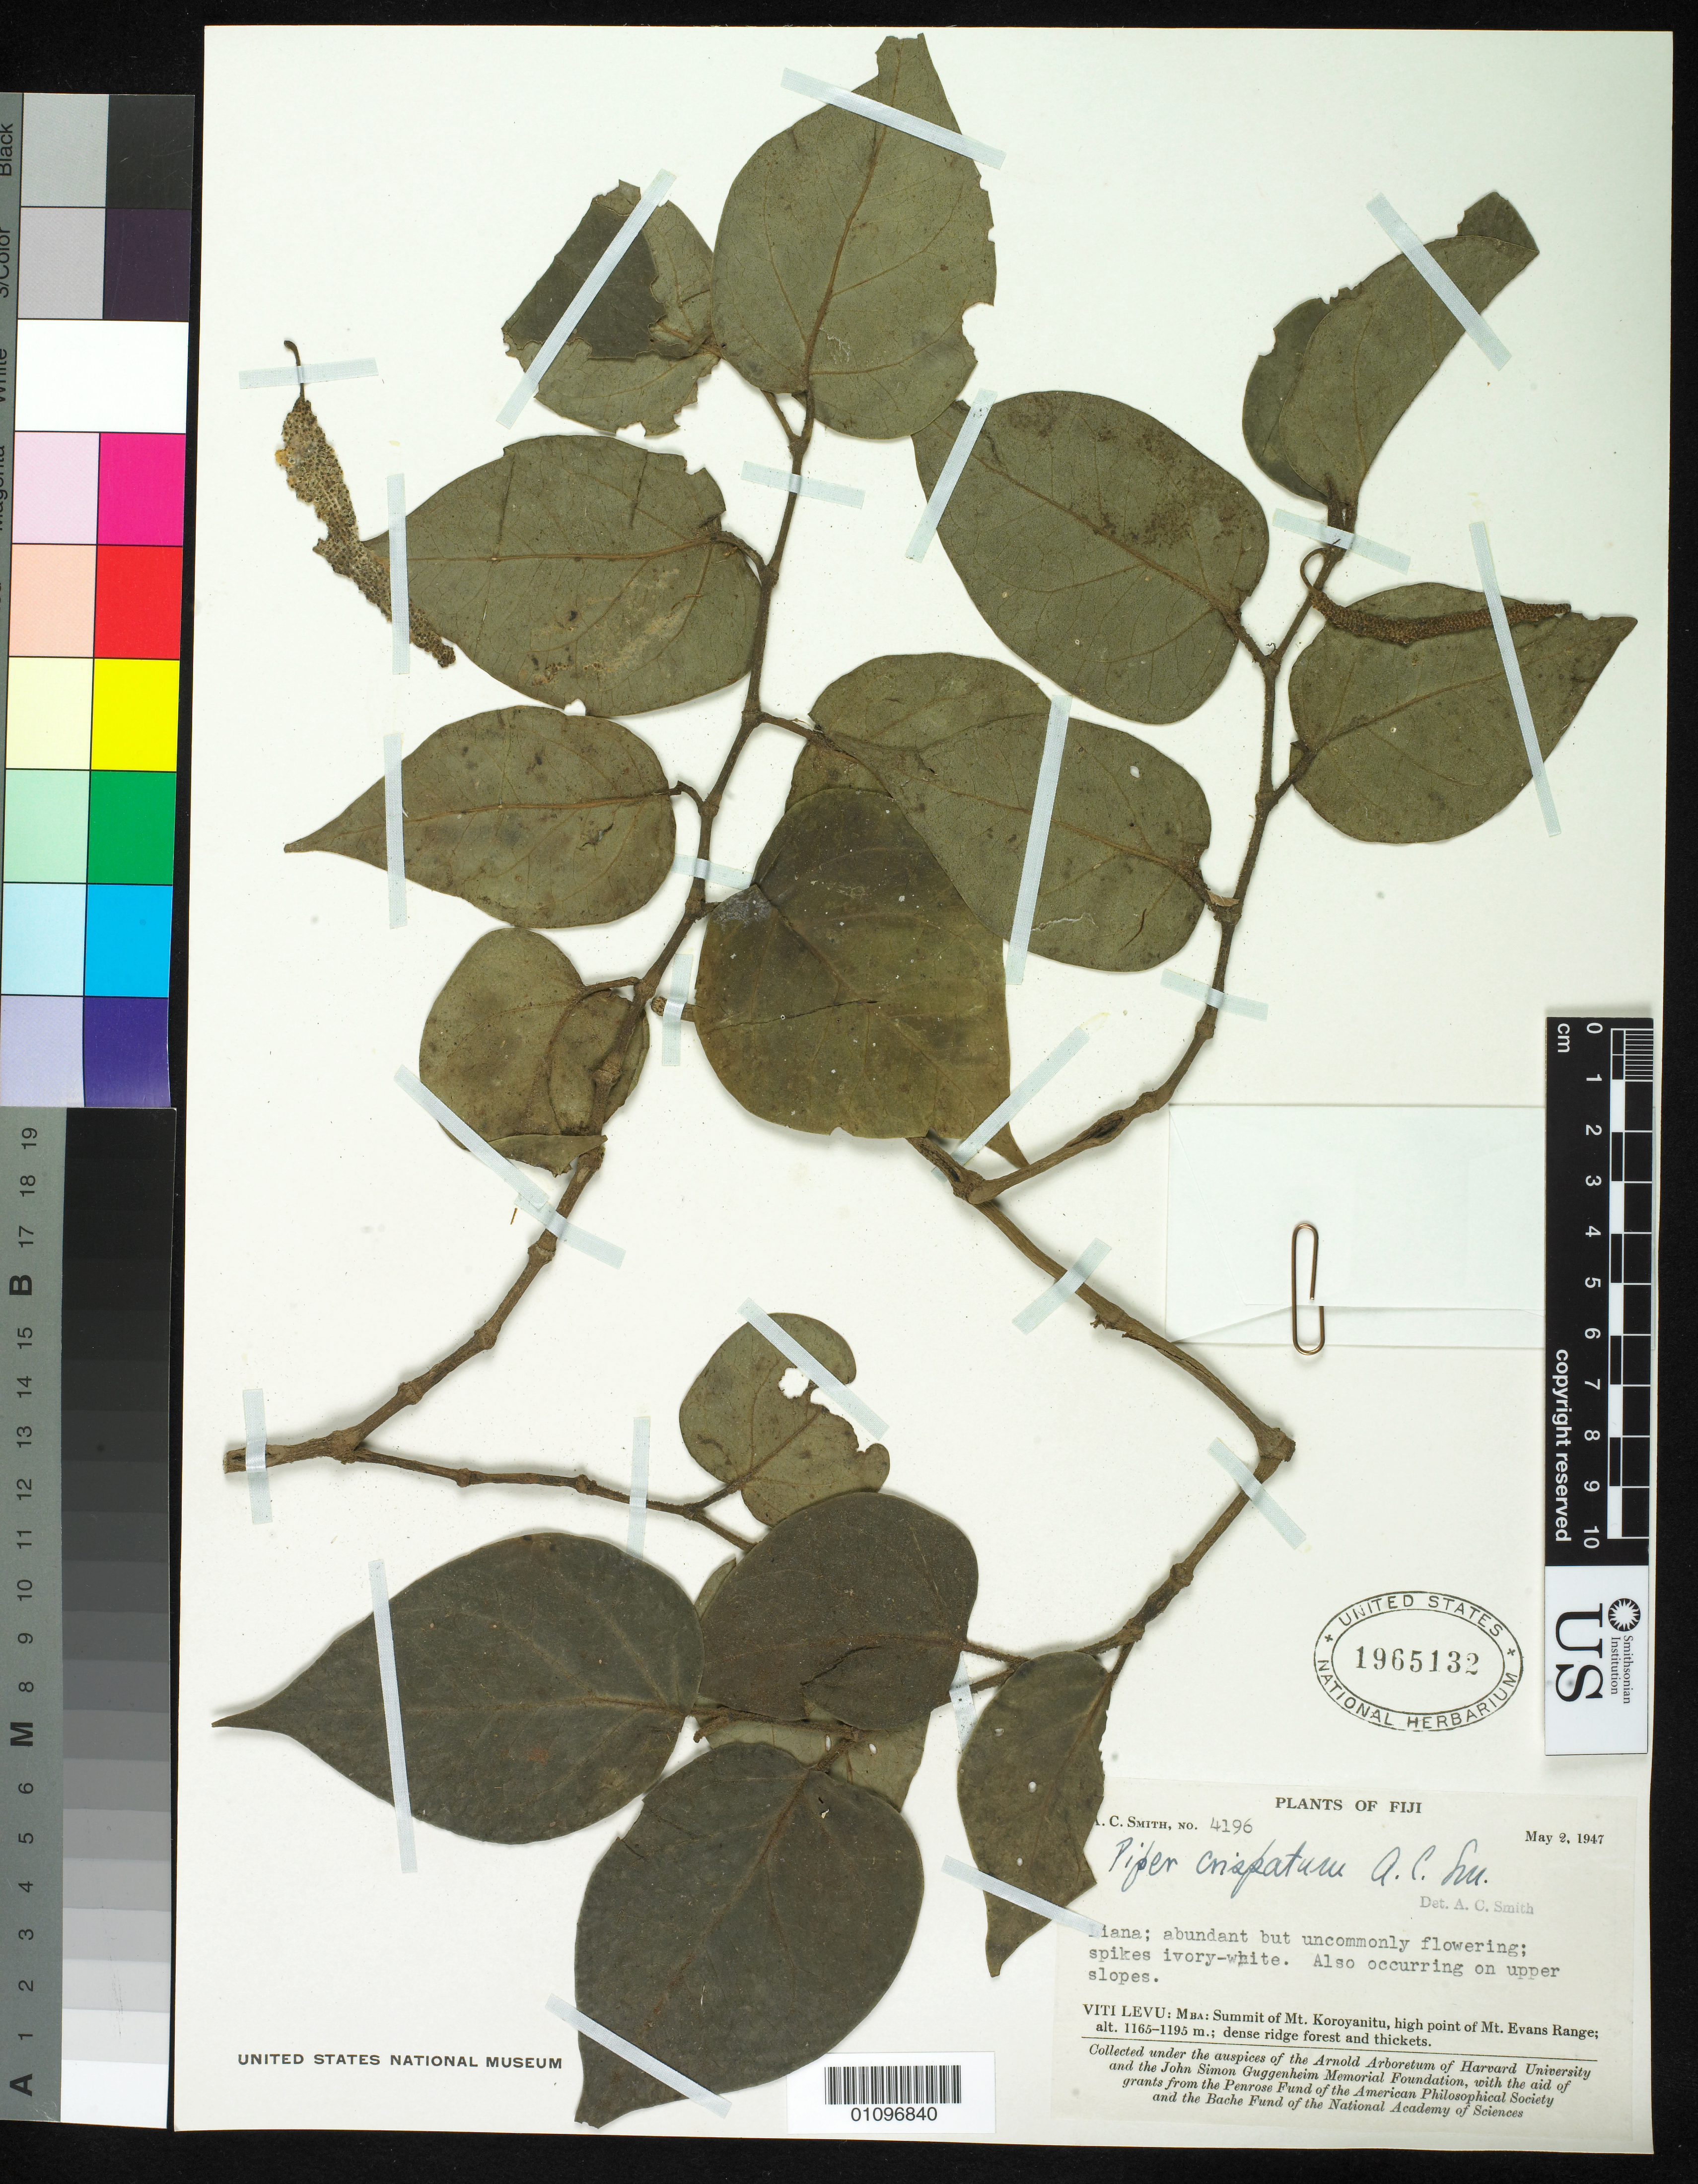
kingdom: Plantae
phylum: Tracheophyta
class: Magnoliopsida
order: Piperales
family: Piperaceae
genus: Piper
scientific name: Piper crispatum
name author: A.C. Sm.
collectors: A. C. Smith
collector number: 4196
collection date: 1947-05-02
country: Fiji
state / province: Mba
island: Viti Levu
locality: Summit of Mt. Koroyanitu, high point of Mt. Evans Range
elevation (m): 1165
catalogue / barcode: US 1965132